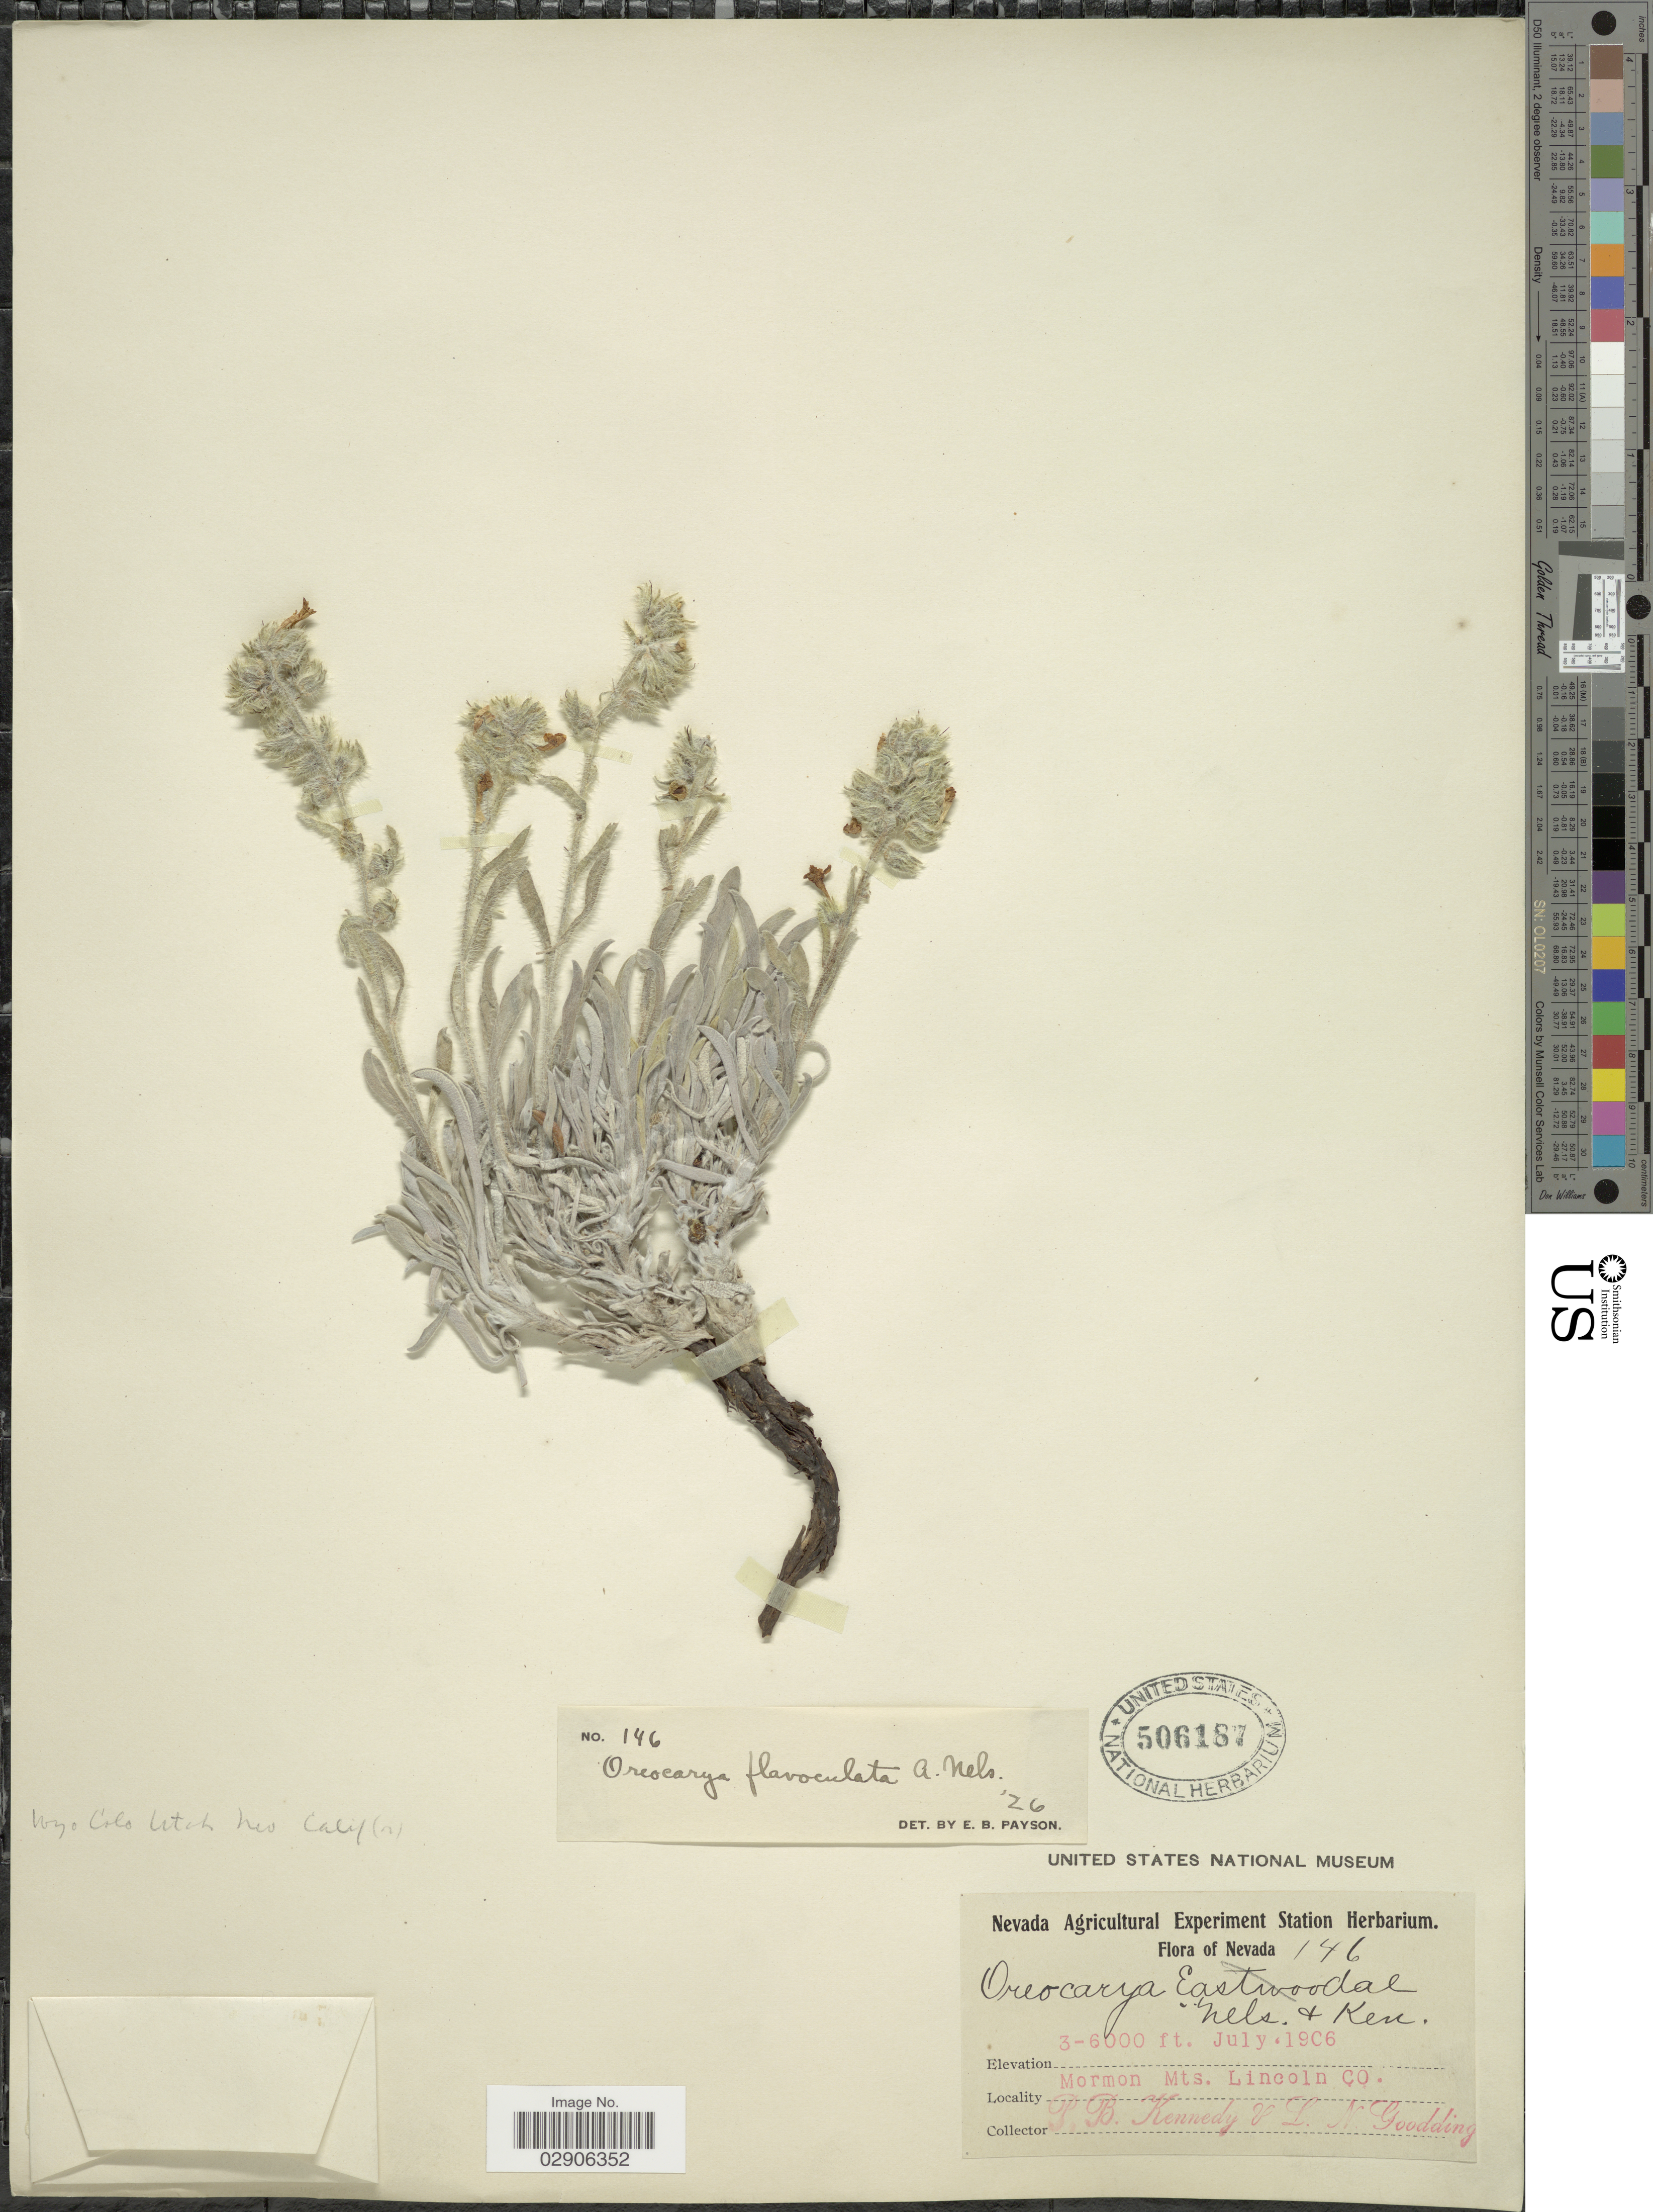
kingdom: Plantae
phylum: Tracheophyta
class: Magnoliopsida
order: Boraginales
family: Boraginaceae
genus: Cryptantha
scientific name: Cryptantha flavoculata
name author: (A. Nelson) Payson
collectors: P. B. Kennedy & L. N. Goodding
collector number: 146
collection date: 1906-07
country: United States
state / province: Nevada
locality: Mormon Mts. Lincoln Co.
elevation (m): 914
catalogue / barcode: US 506187